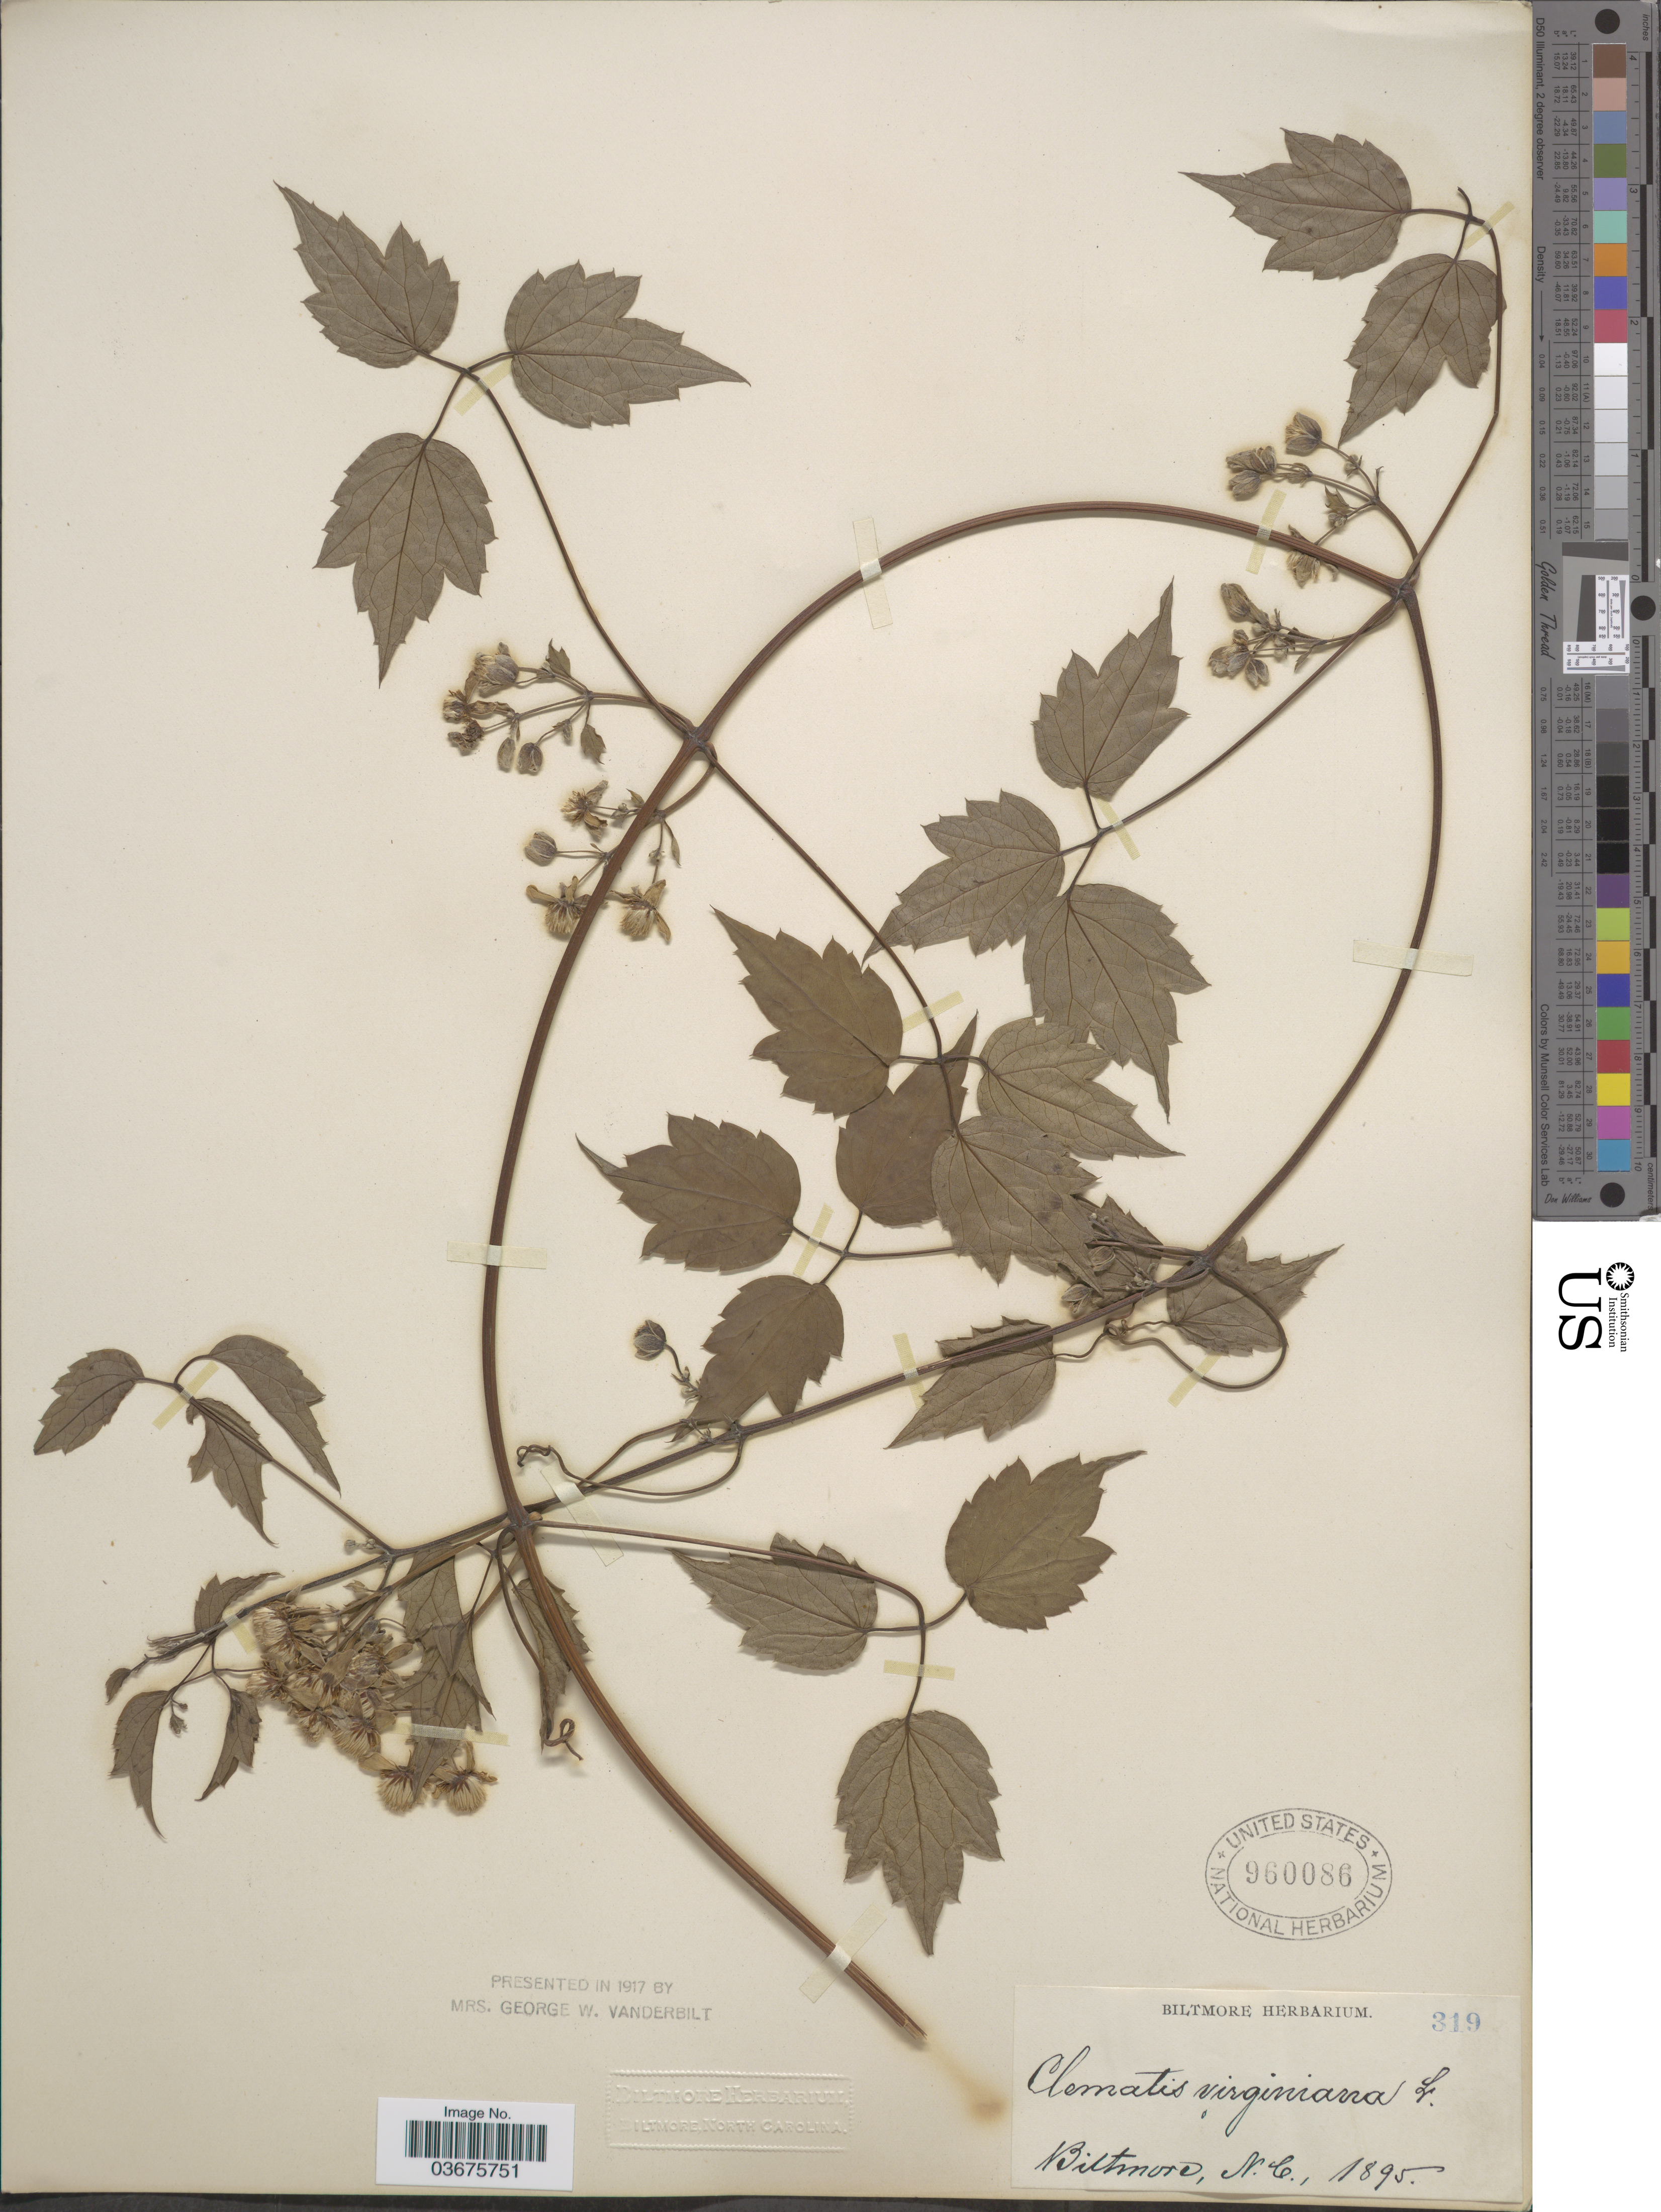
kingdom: Plantae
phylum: Tracheophyta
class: Magnoliopsida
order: Ranunculales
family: Ranunculaceae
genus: Clematis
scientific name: Clematis virginiana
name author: L.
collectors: ex herb. Biltmore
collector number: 319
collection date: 1895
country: United States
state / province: North Carolina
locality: Biltmore.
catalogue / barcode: US 960086